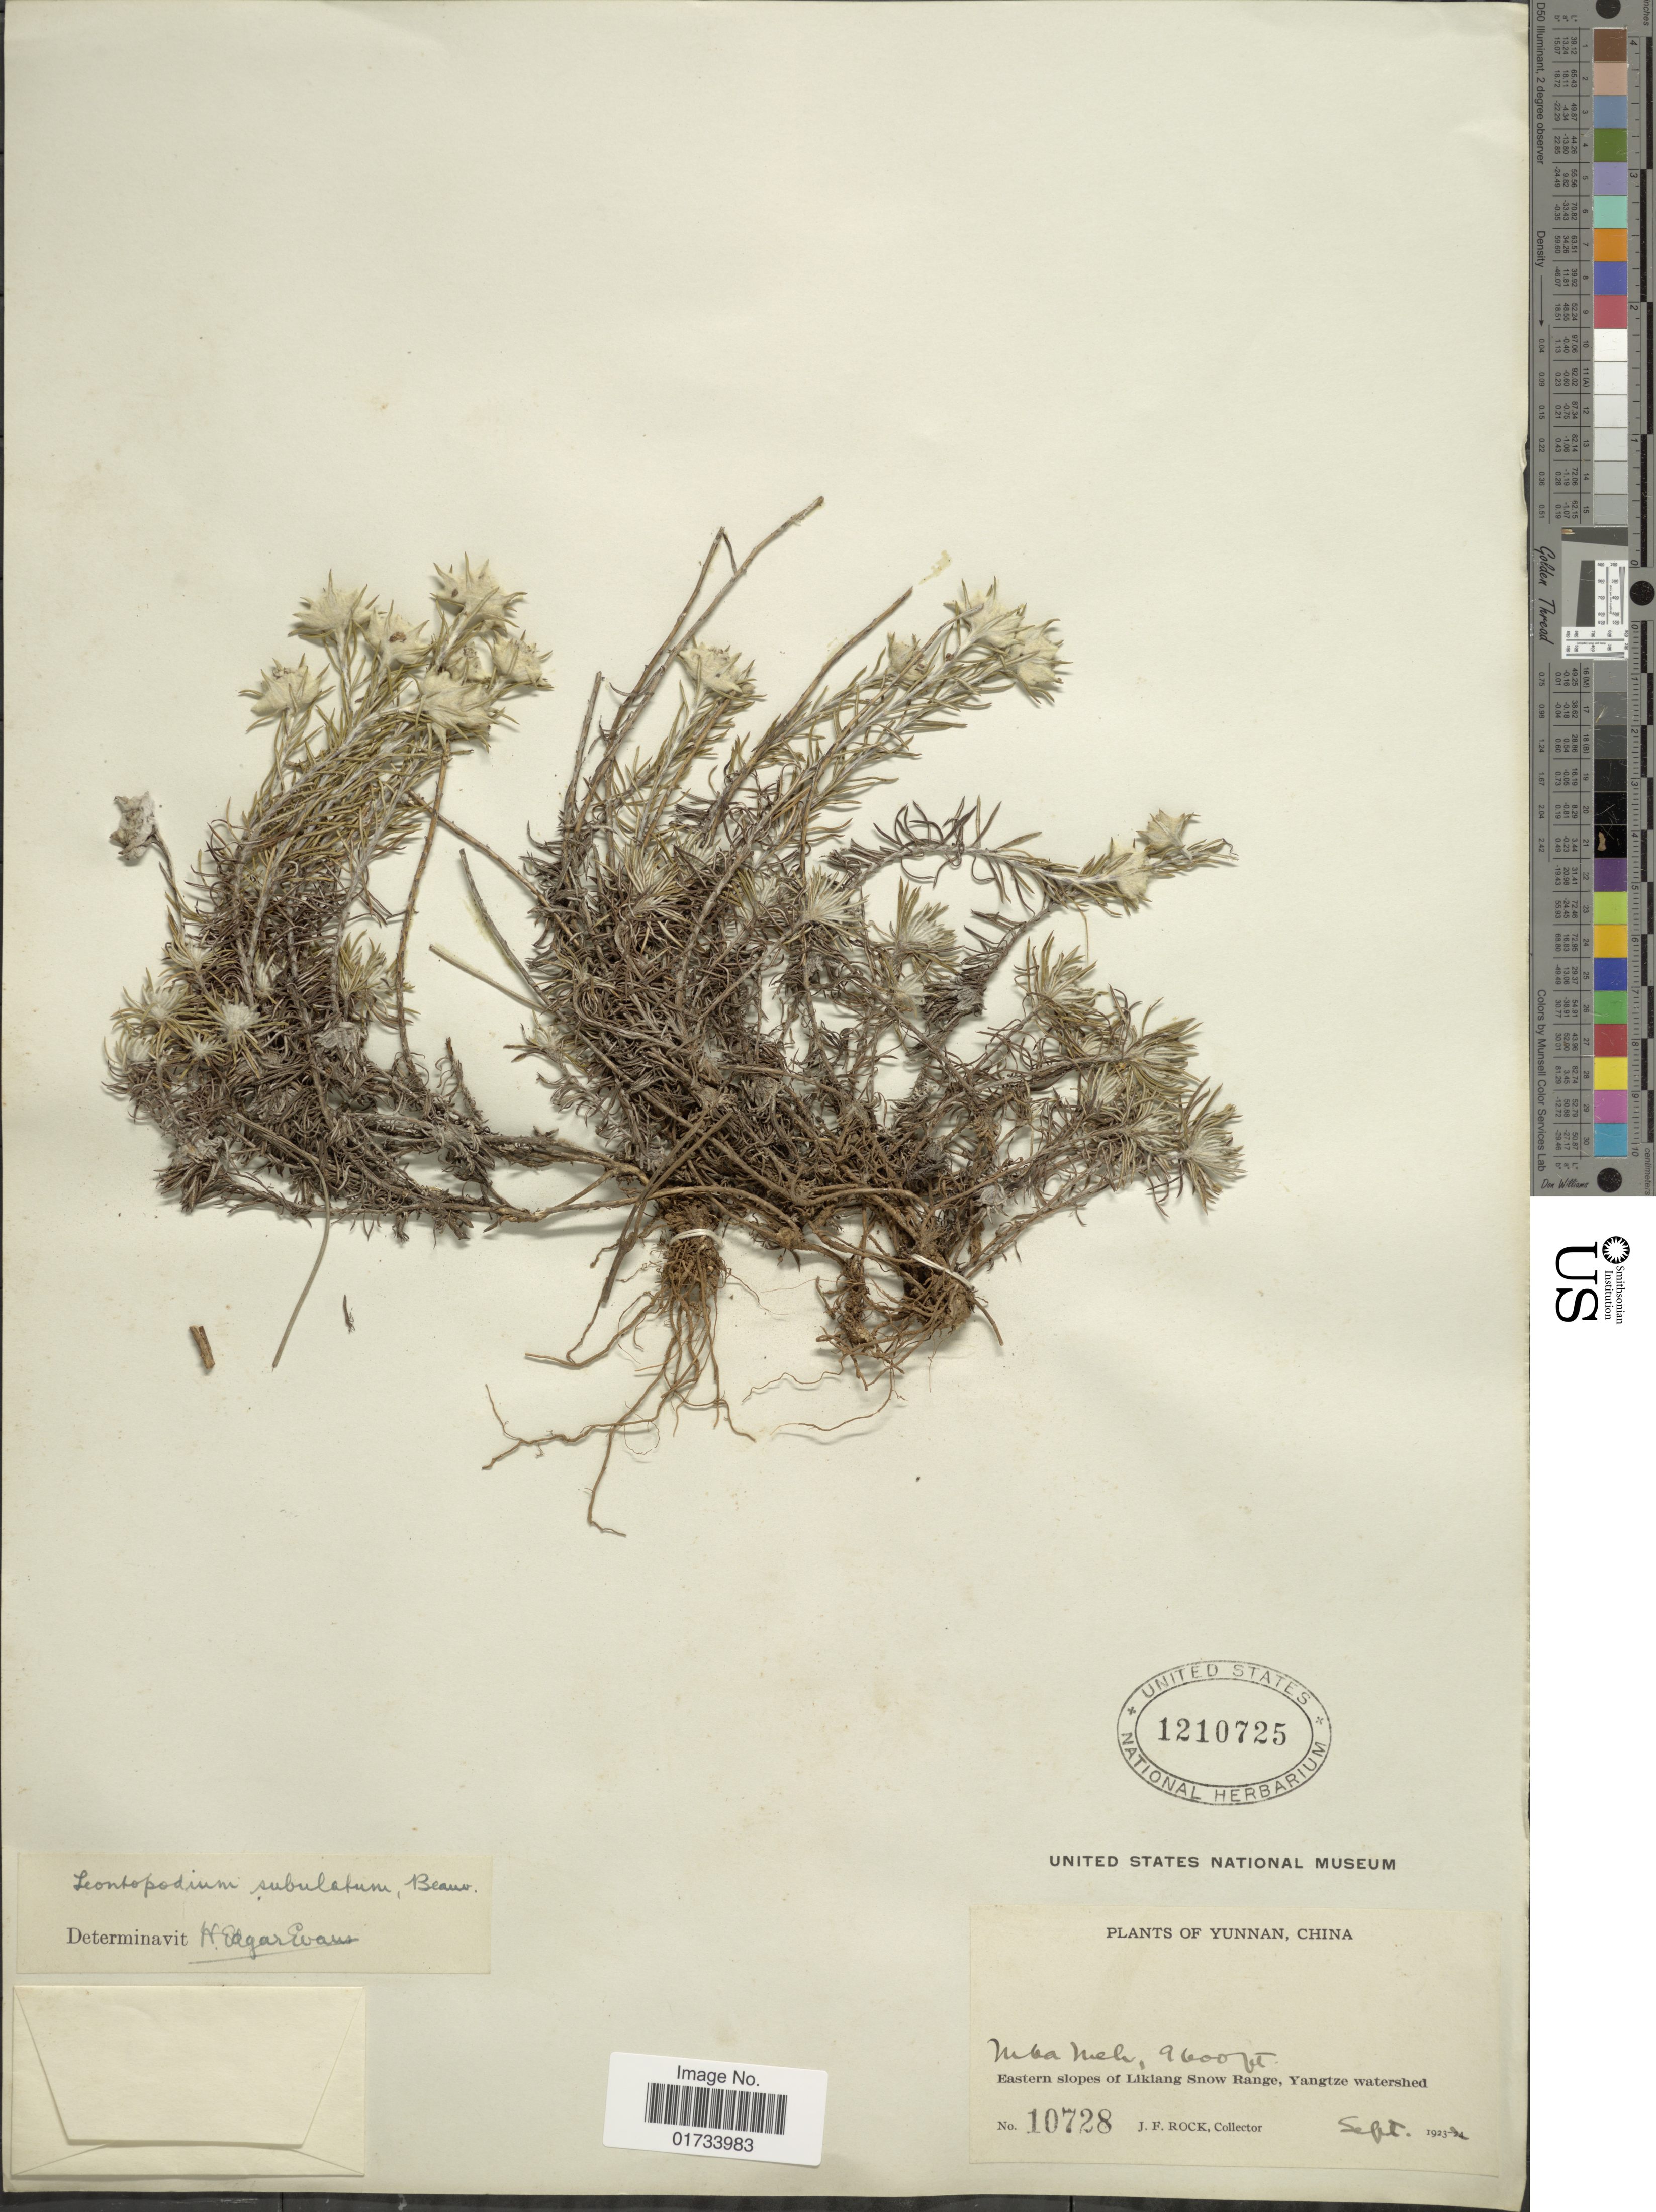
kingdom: Plantae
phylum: Tracheophyta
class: Magnoliopsida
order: Asterales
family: Asteraceae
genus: Leontopodium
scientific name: Leontopodium subulatum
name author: (Franch.) Beauverd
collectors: J. Rock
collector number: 10728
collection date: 1923-09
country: China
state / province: Yunnan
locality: Mba Meh. eastern slopes of Likiang Snow Range, Yangtze watershed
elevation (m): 2926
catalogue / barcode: US 1210725